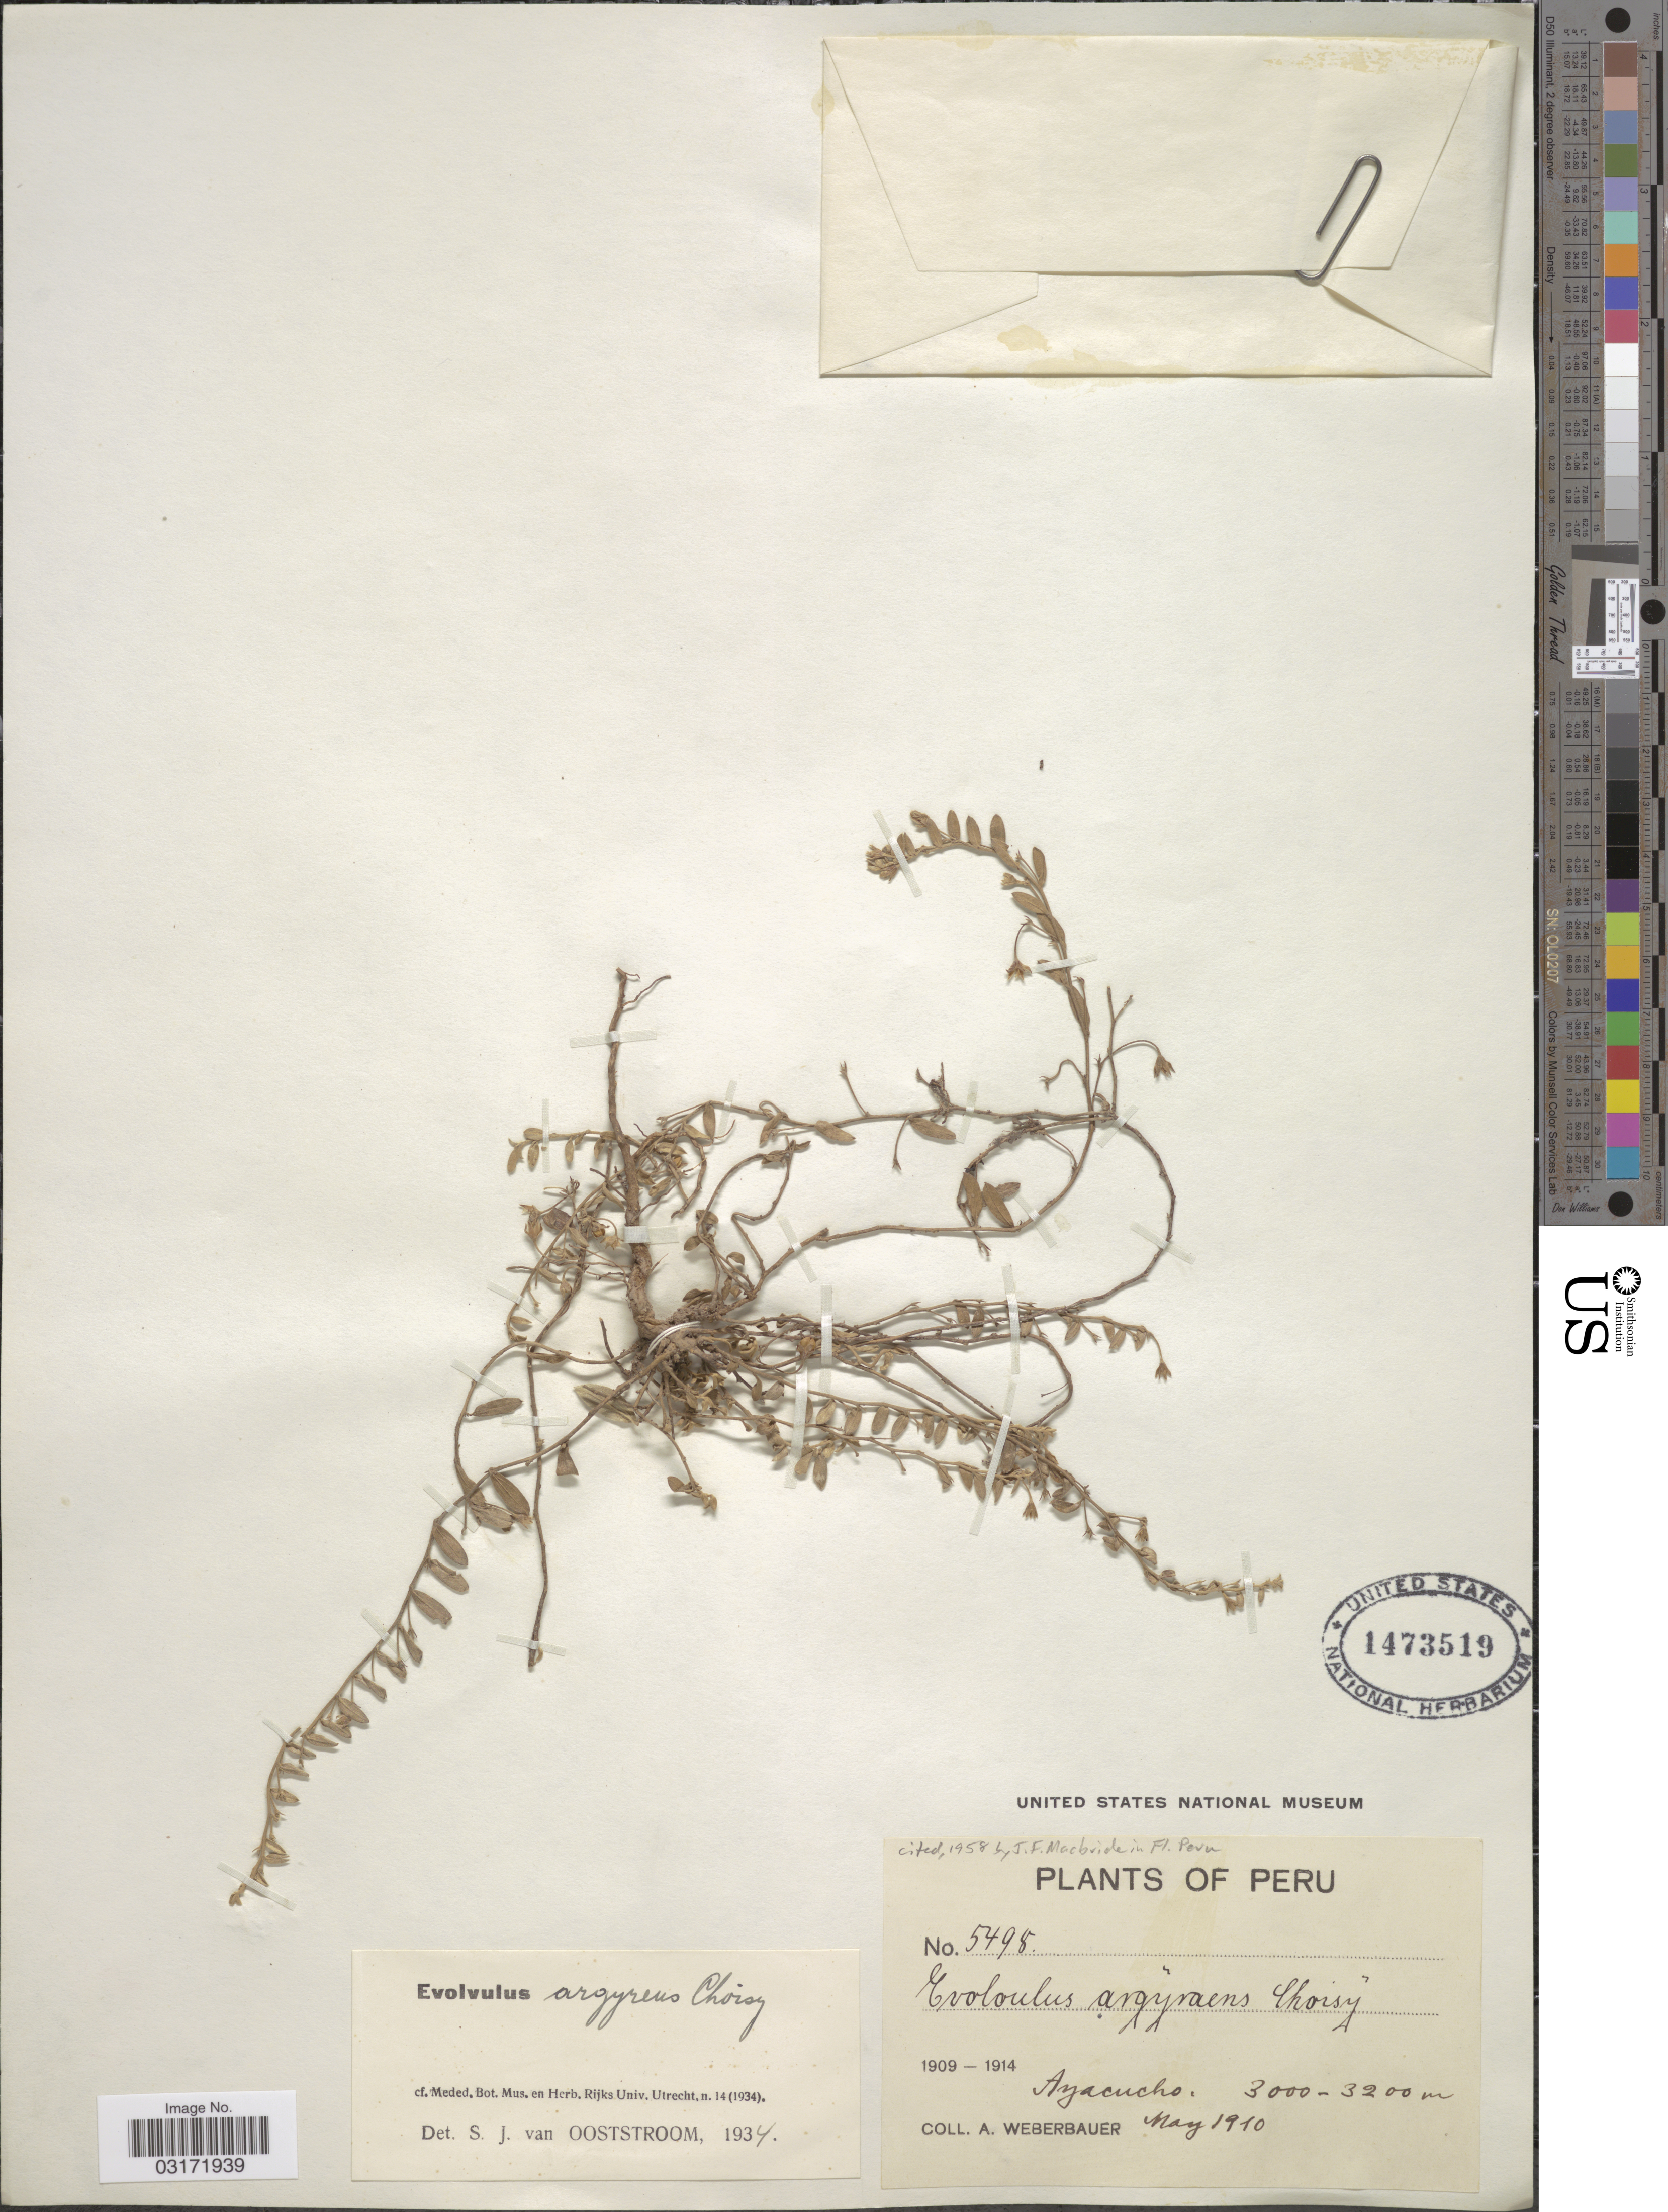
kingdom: Plantae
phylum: Tracheophyta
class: Magnoliopsida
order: Solanales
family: Convolvulaceae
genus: Evolvulus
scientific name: Evolvulus argyreus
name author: Choisy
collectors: A. Weberbauer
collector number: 5498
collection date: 1910-05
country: Peru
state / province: Ayacucho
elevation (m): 3000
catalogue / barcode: US 1473519